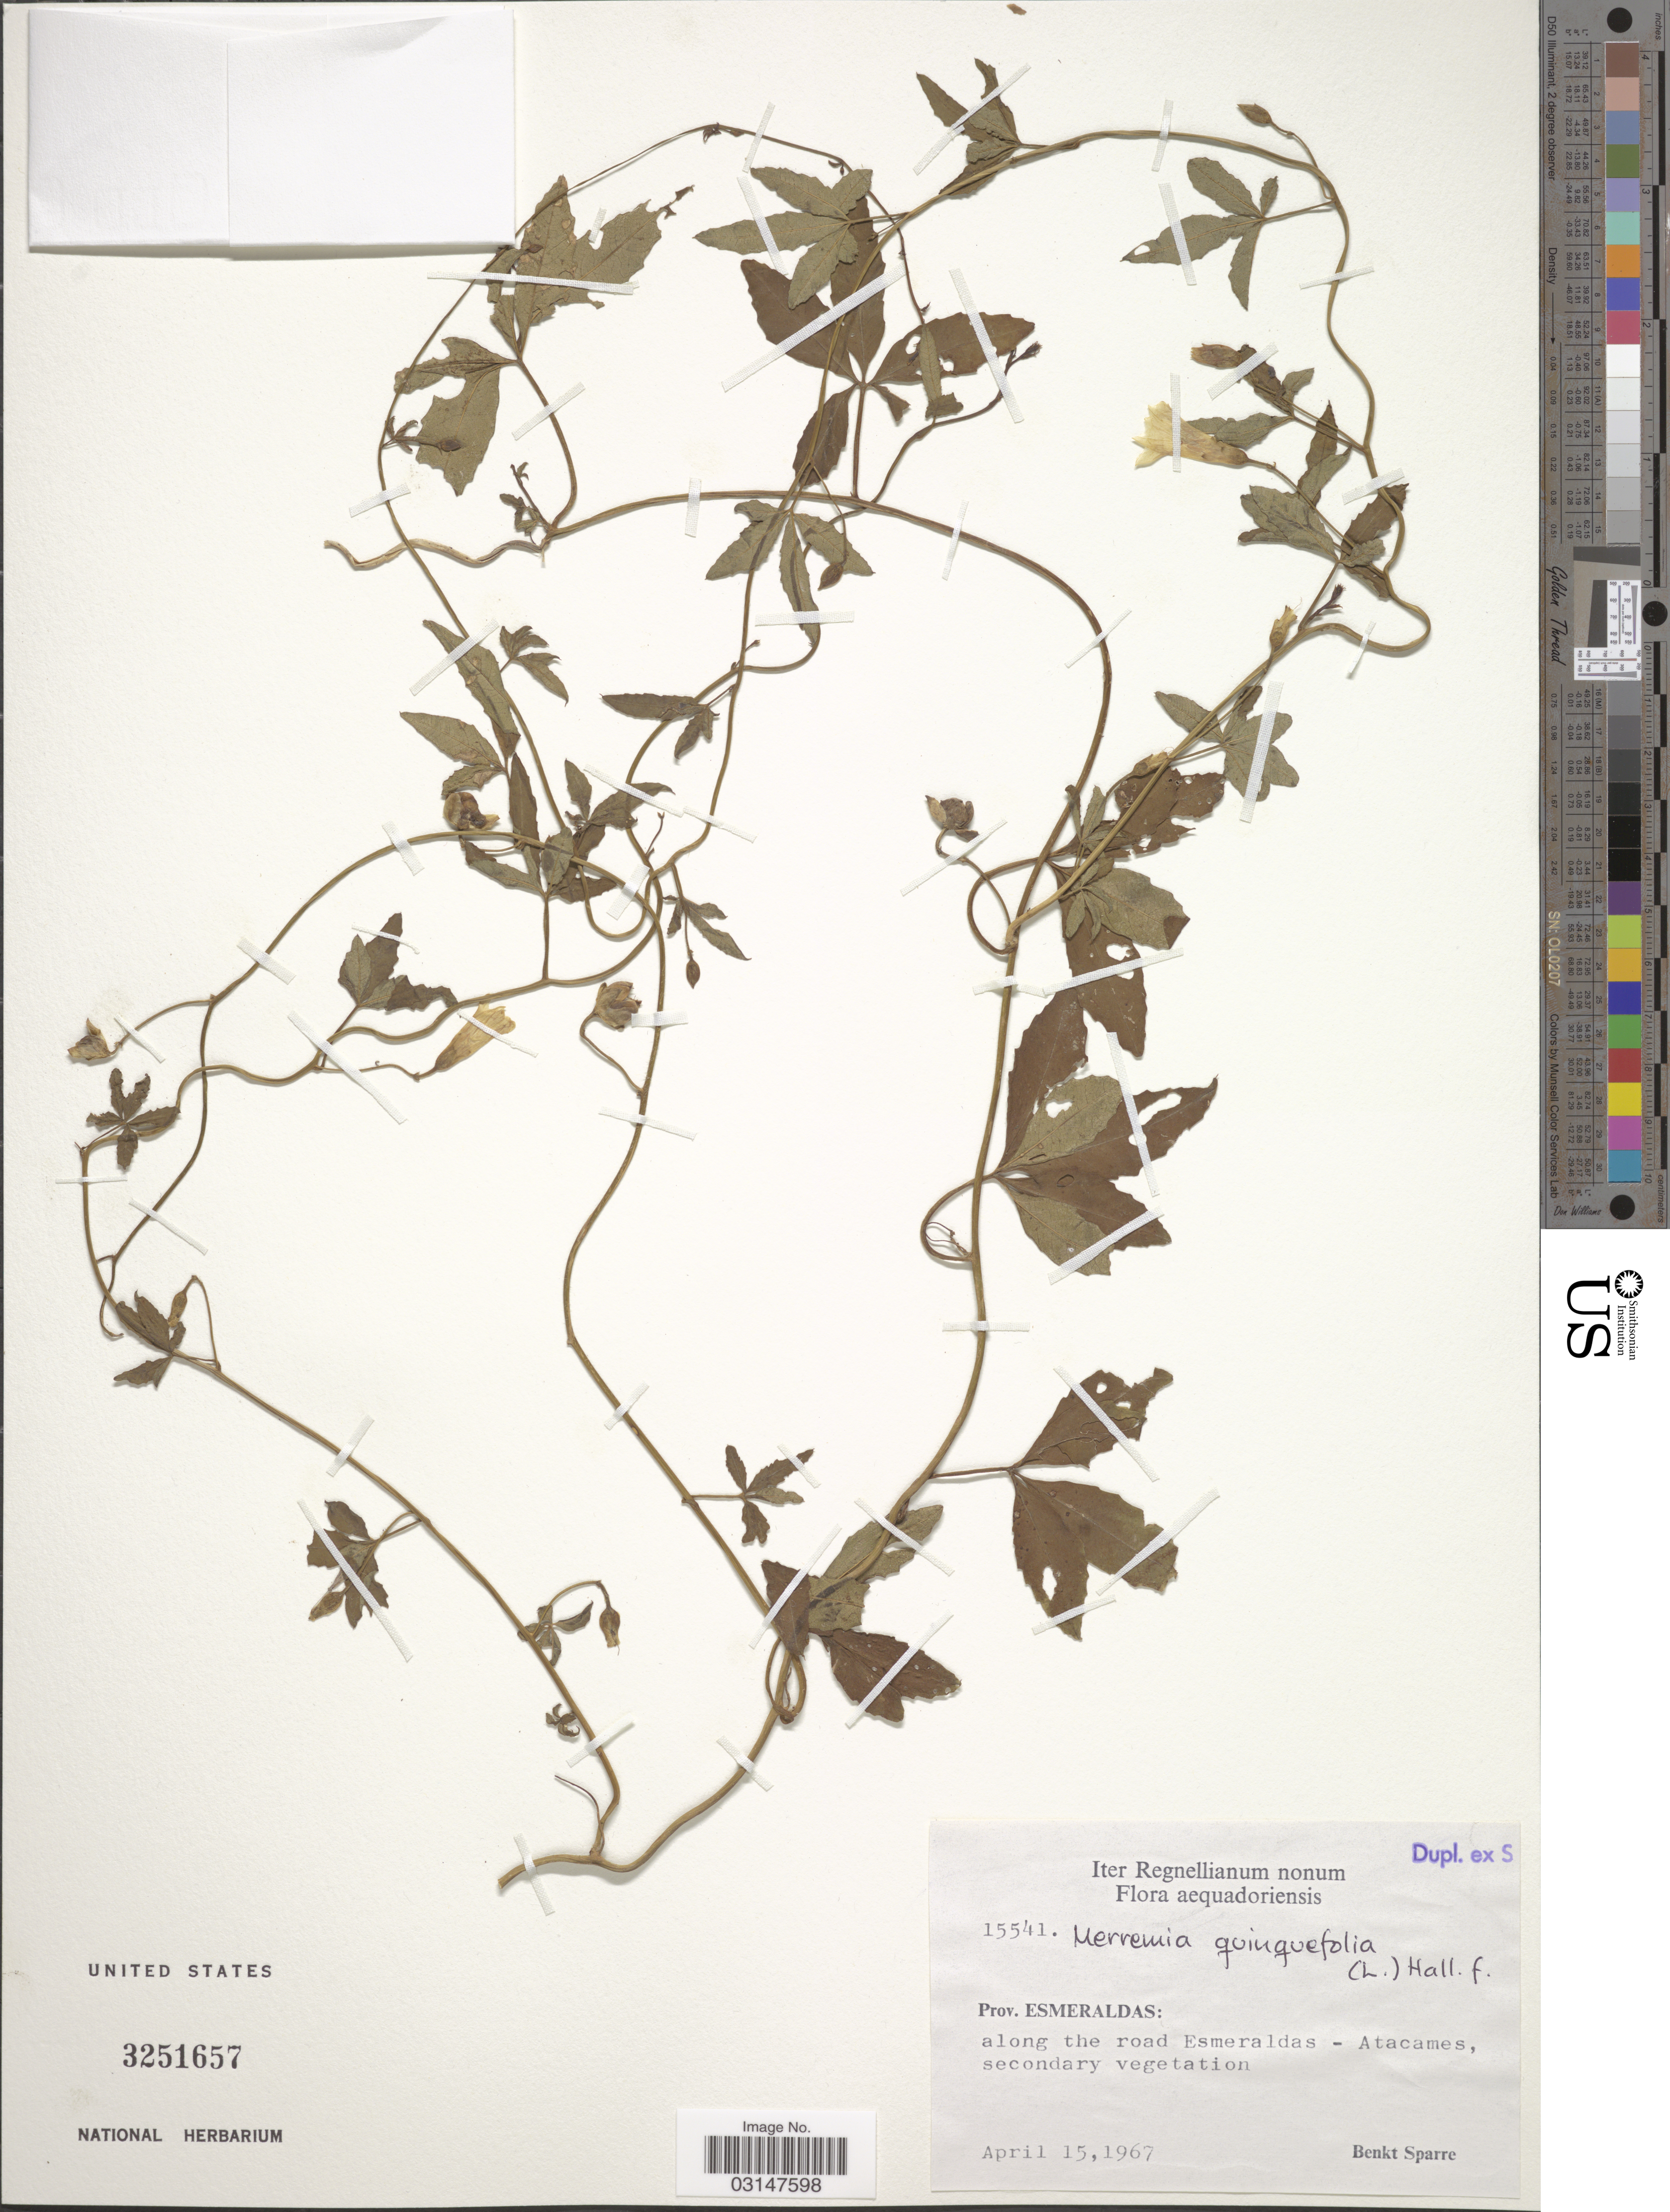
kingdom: Plantae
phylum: Tracheophyta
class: Magnoliopsida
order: Solanales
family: Convolvulaceae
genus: Distimake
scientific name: Distimake quinquefolius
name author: (L.) A. R. Simões & Staples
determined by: Strong, Mark T., (BOT), Smithsonian Institution - National Museum of Natural History (UNITED STATES)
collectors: B. Sparre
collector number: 15541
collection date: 1967-04-15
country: Ecuador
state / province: Esmeraldas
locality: Aequadoriensis, along the road Esmeraldas - Atacames.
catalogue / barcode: US 3251657